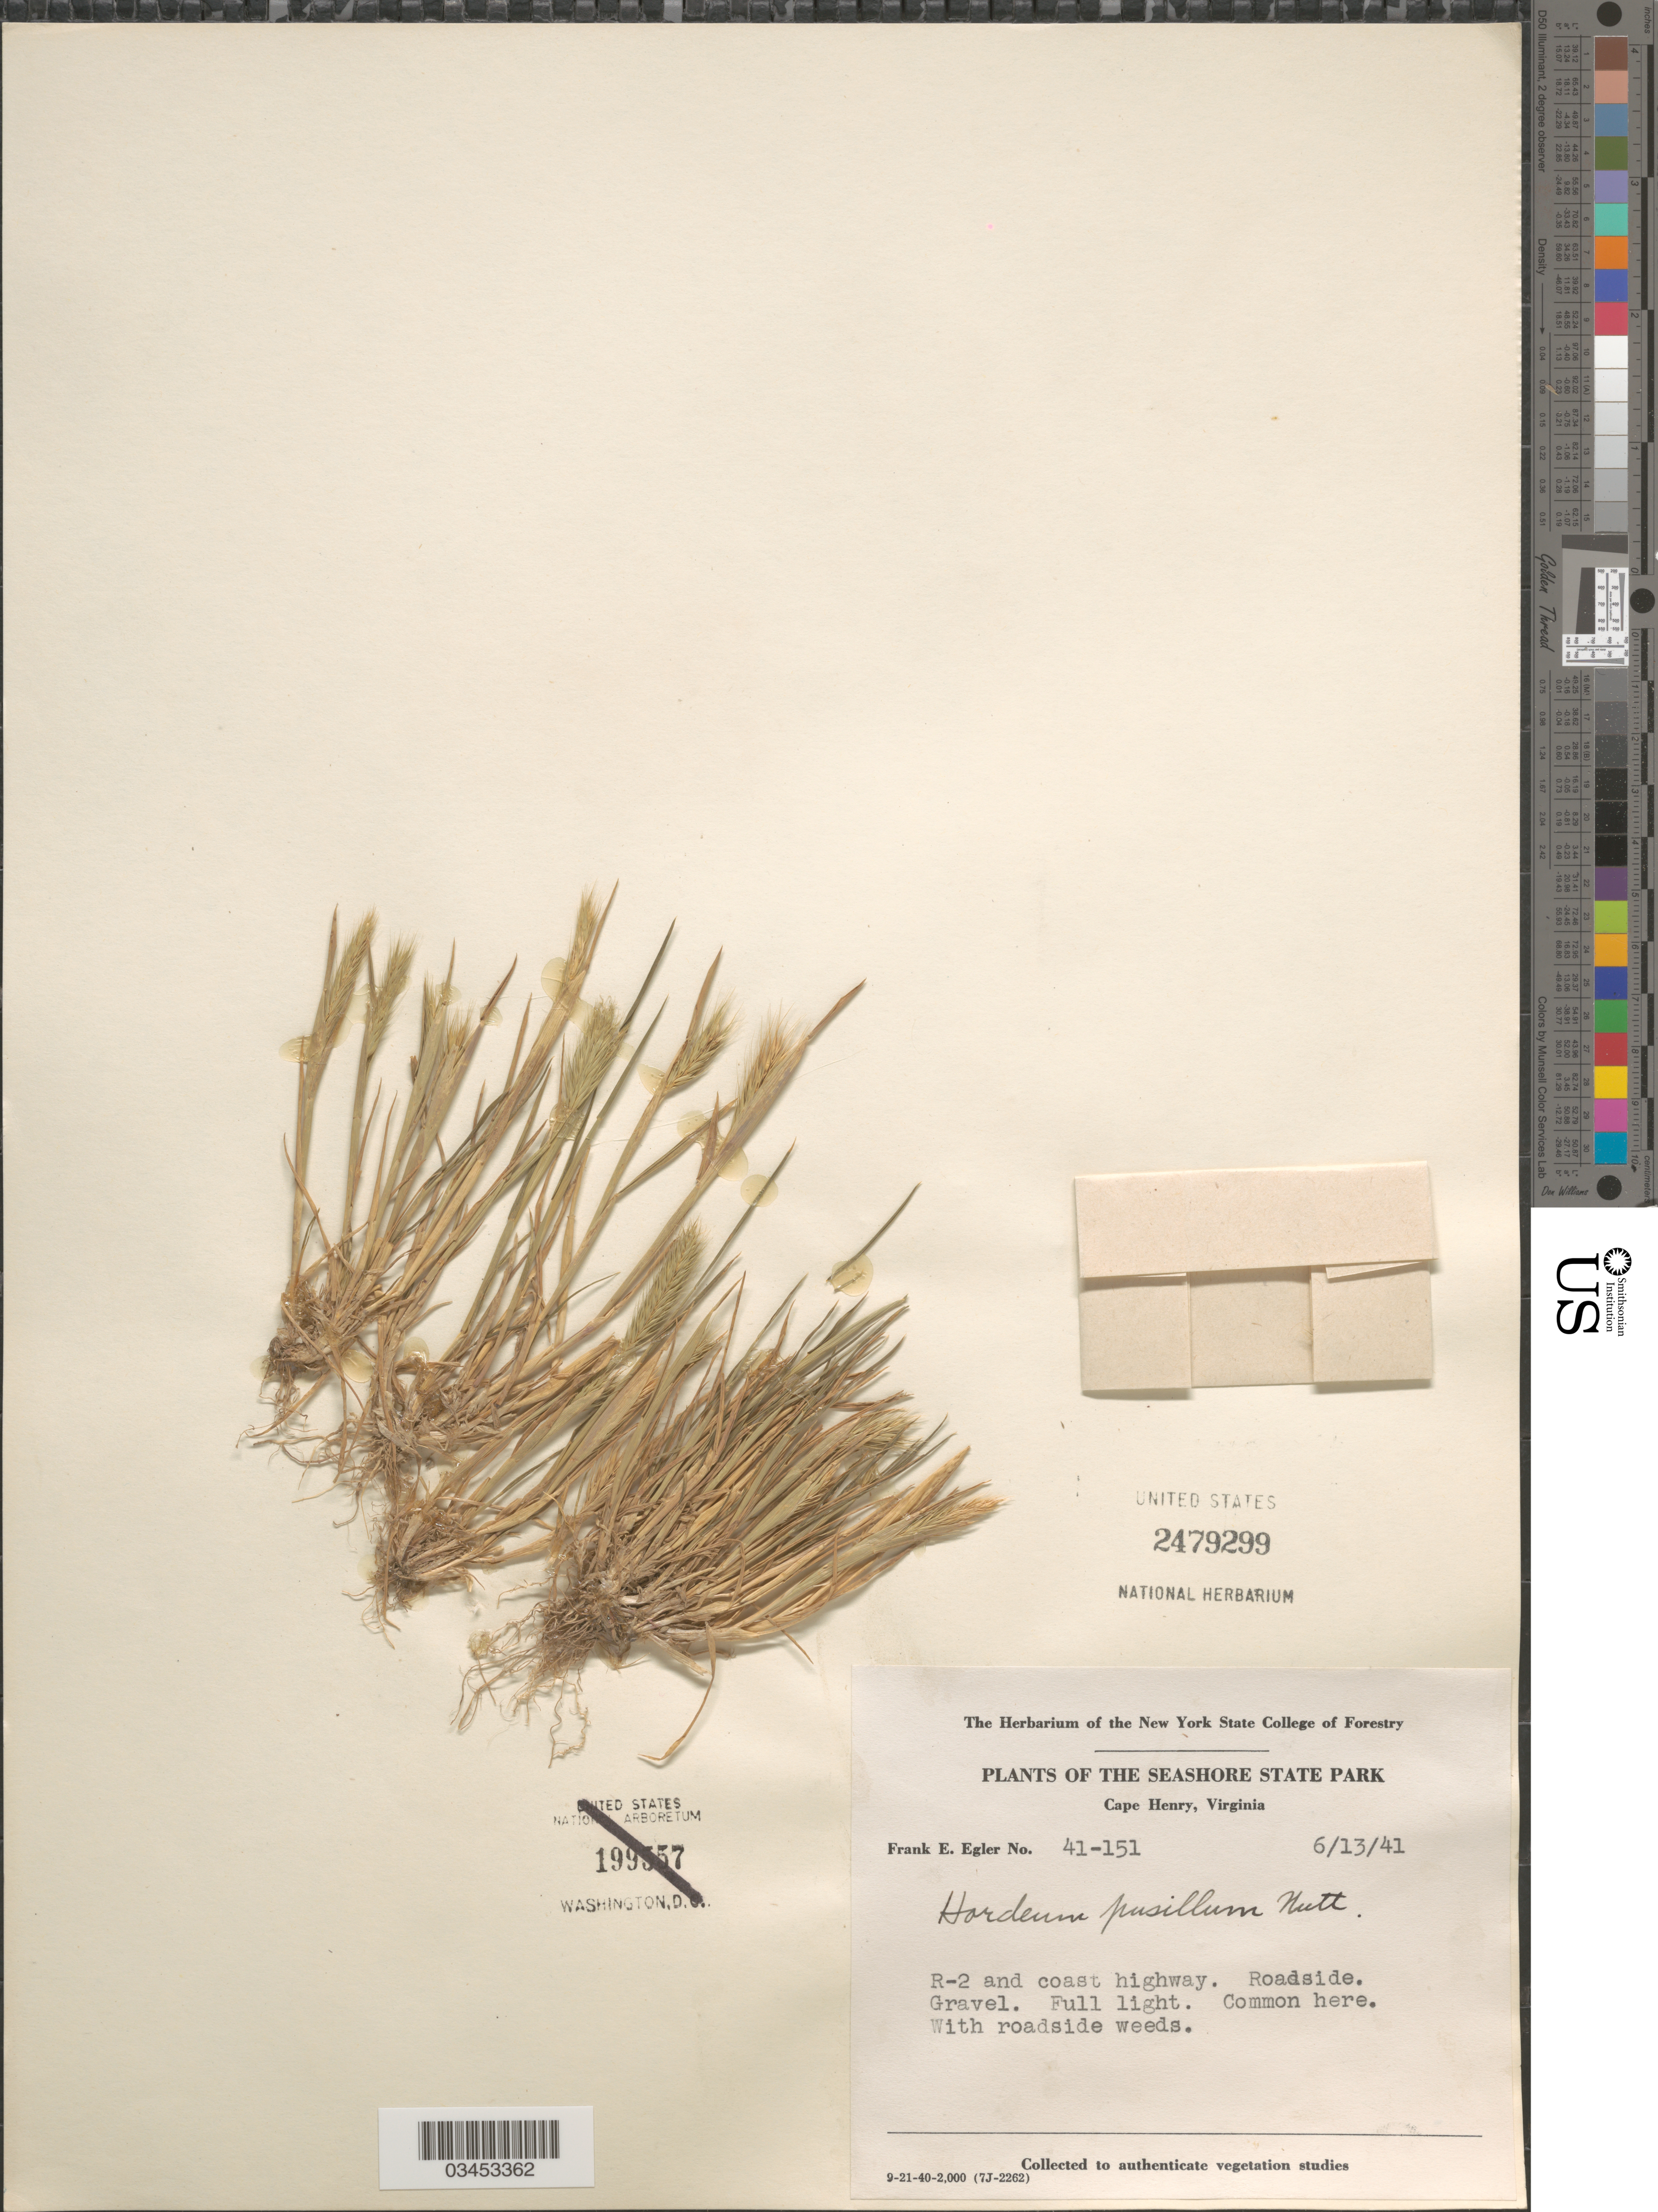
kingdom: Plantae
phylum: Tracheophyta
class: Liliopsida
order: Poales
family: Poaceae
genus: Hordeum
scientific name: Hordeum pusillum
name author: Nutt.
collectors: F. Egler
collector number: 41-151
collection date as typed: Transcribed d/m/y: 13/6/41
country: United States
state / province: Virginia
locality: The Seashore State Park. Cape Henry. R-2 and coast highway. Roadside.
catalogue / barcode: US 2479299